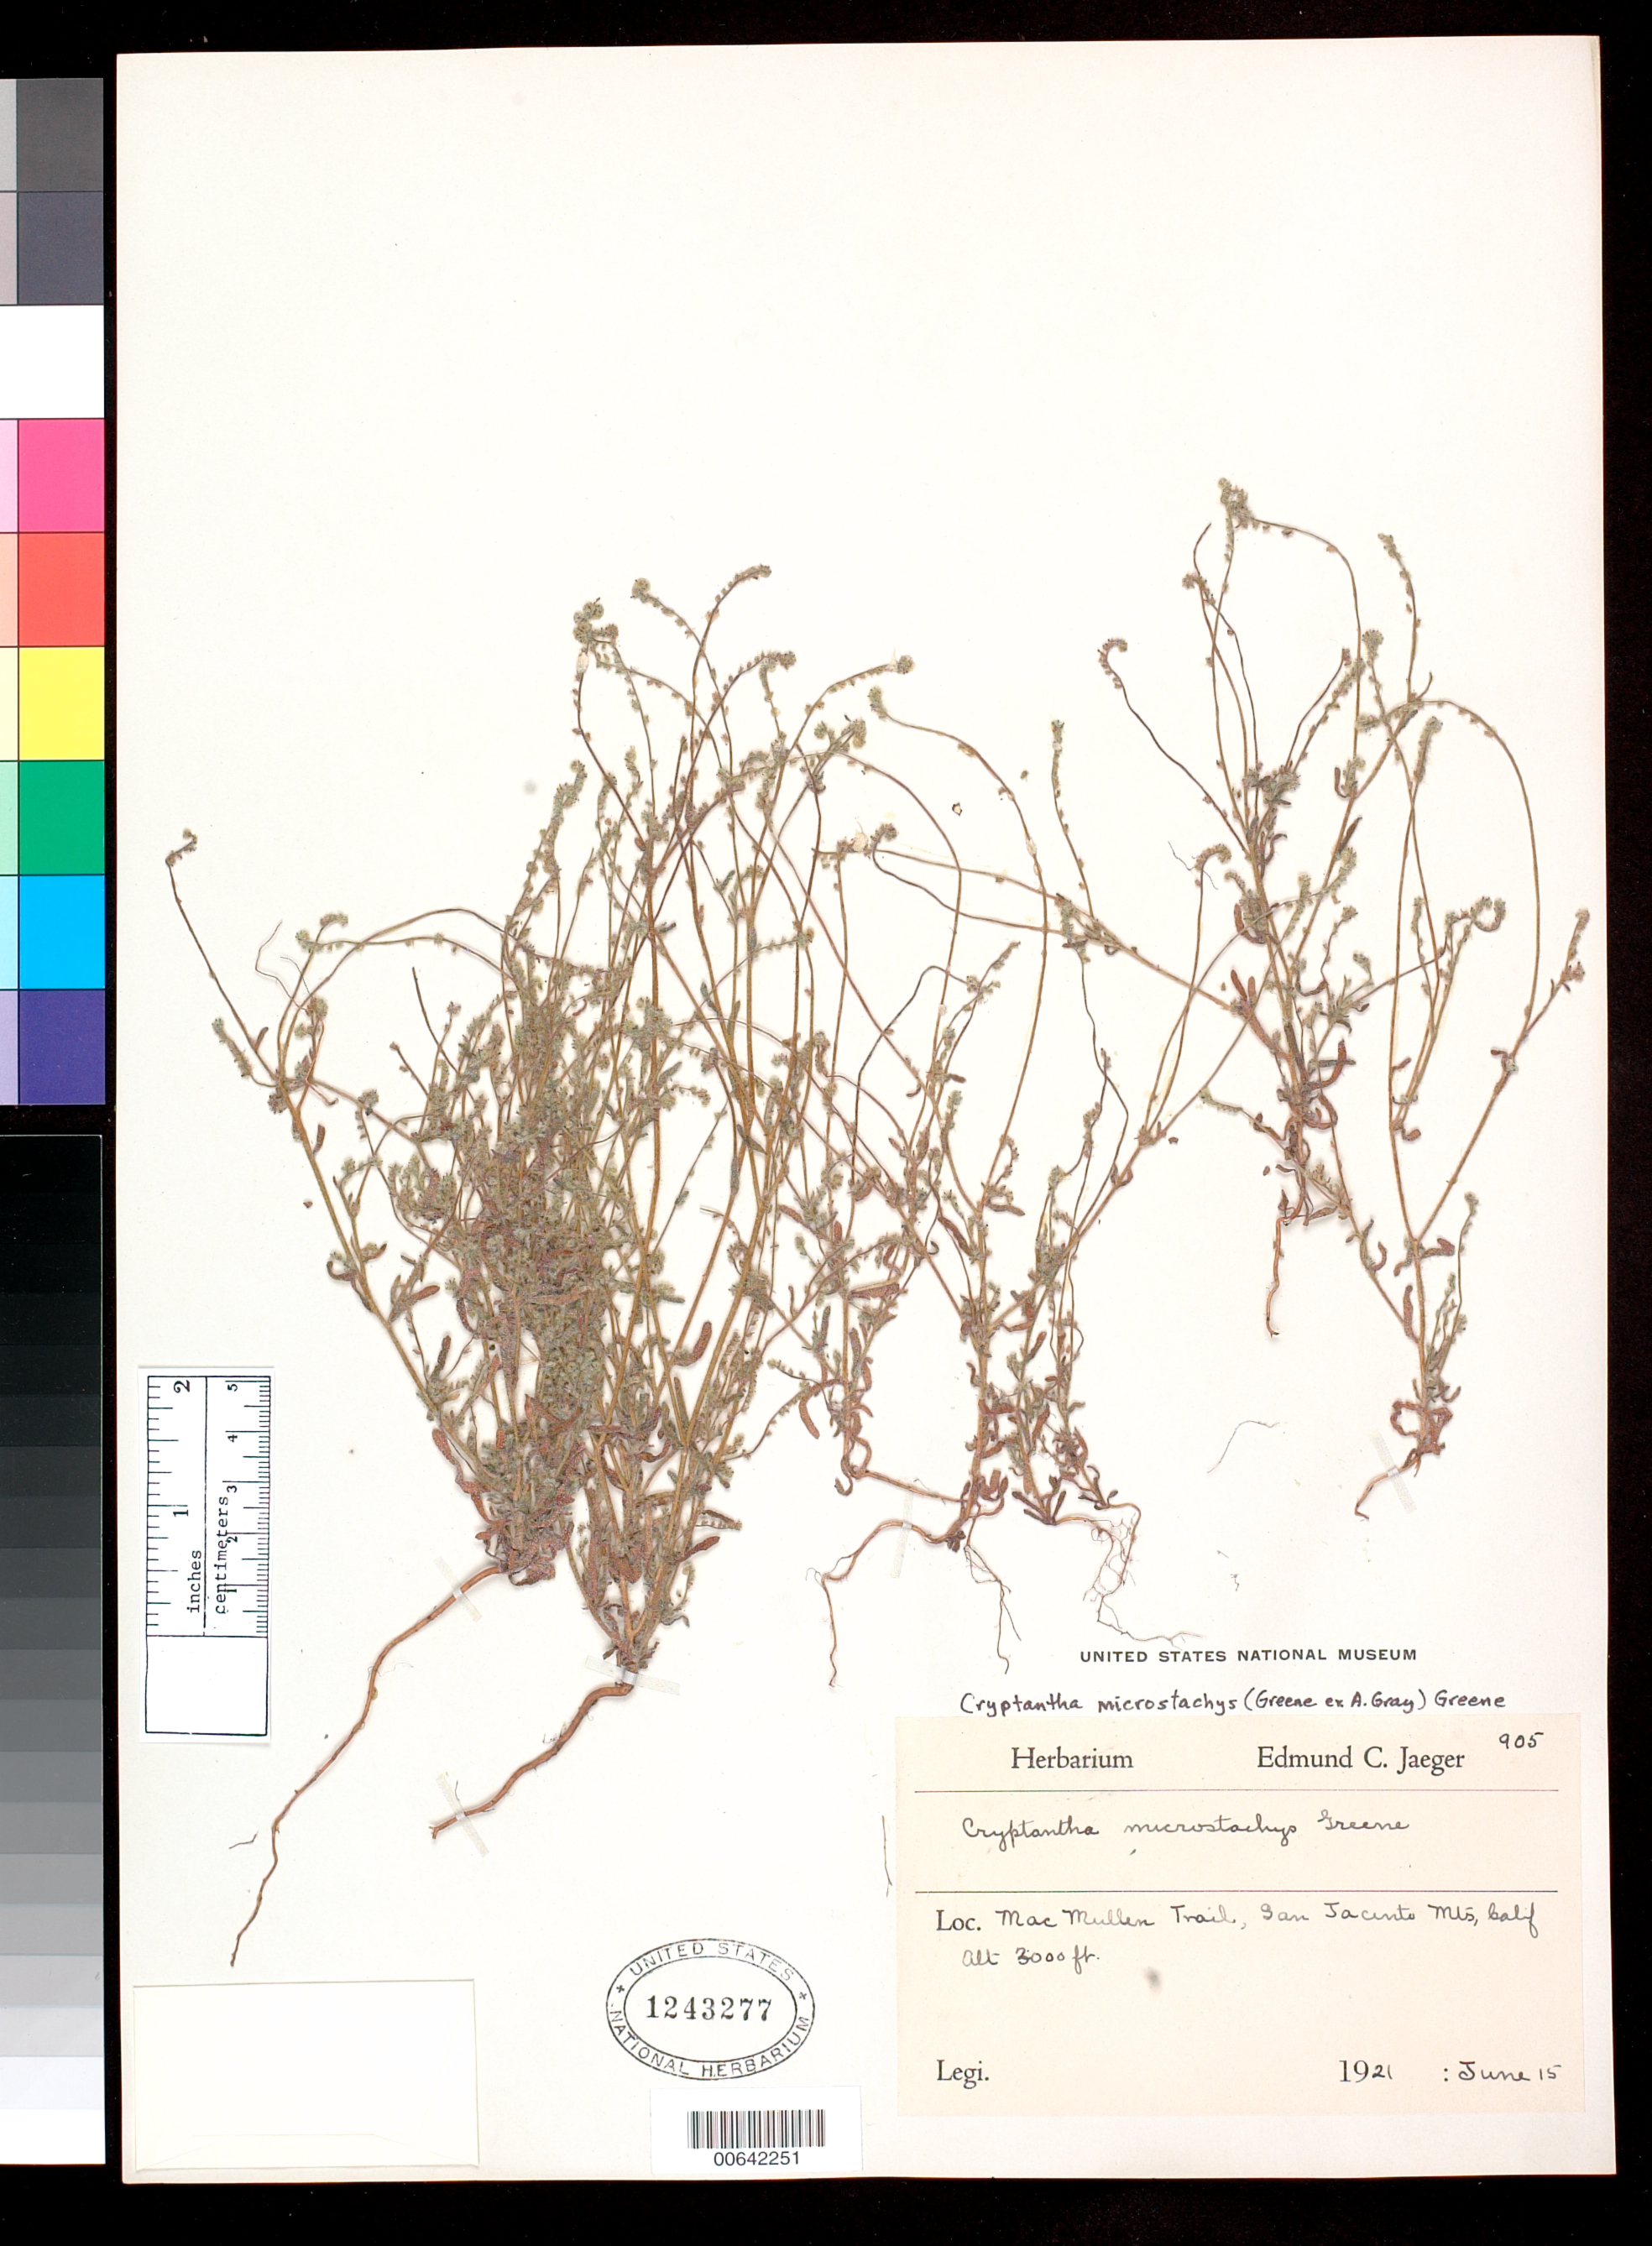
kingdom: Plantae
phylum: Tracheophyta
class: Magnoliopsida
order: Boraginales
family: Boraginaceae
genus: Cryptantha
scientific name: Cryptantha microstachys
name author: (Greene ex A. Gray) Greene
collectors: E. Jaeger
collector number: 905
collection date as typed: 15 Jun 1921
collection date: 1921-06-15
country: United States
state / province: California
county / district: Riverside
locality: Mac Mullin Trail, San Jacinto Mts.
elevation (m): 914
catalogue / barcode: US 1243277